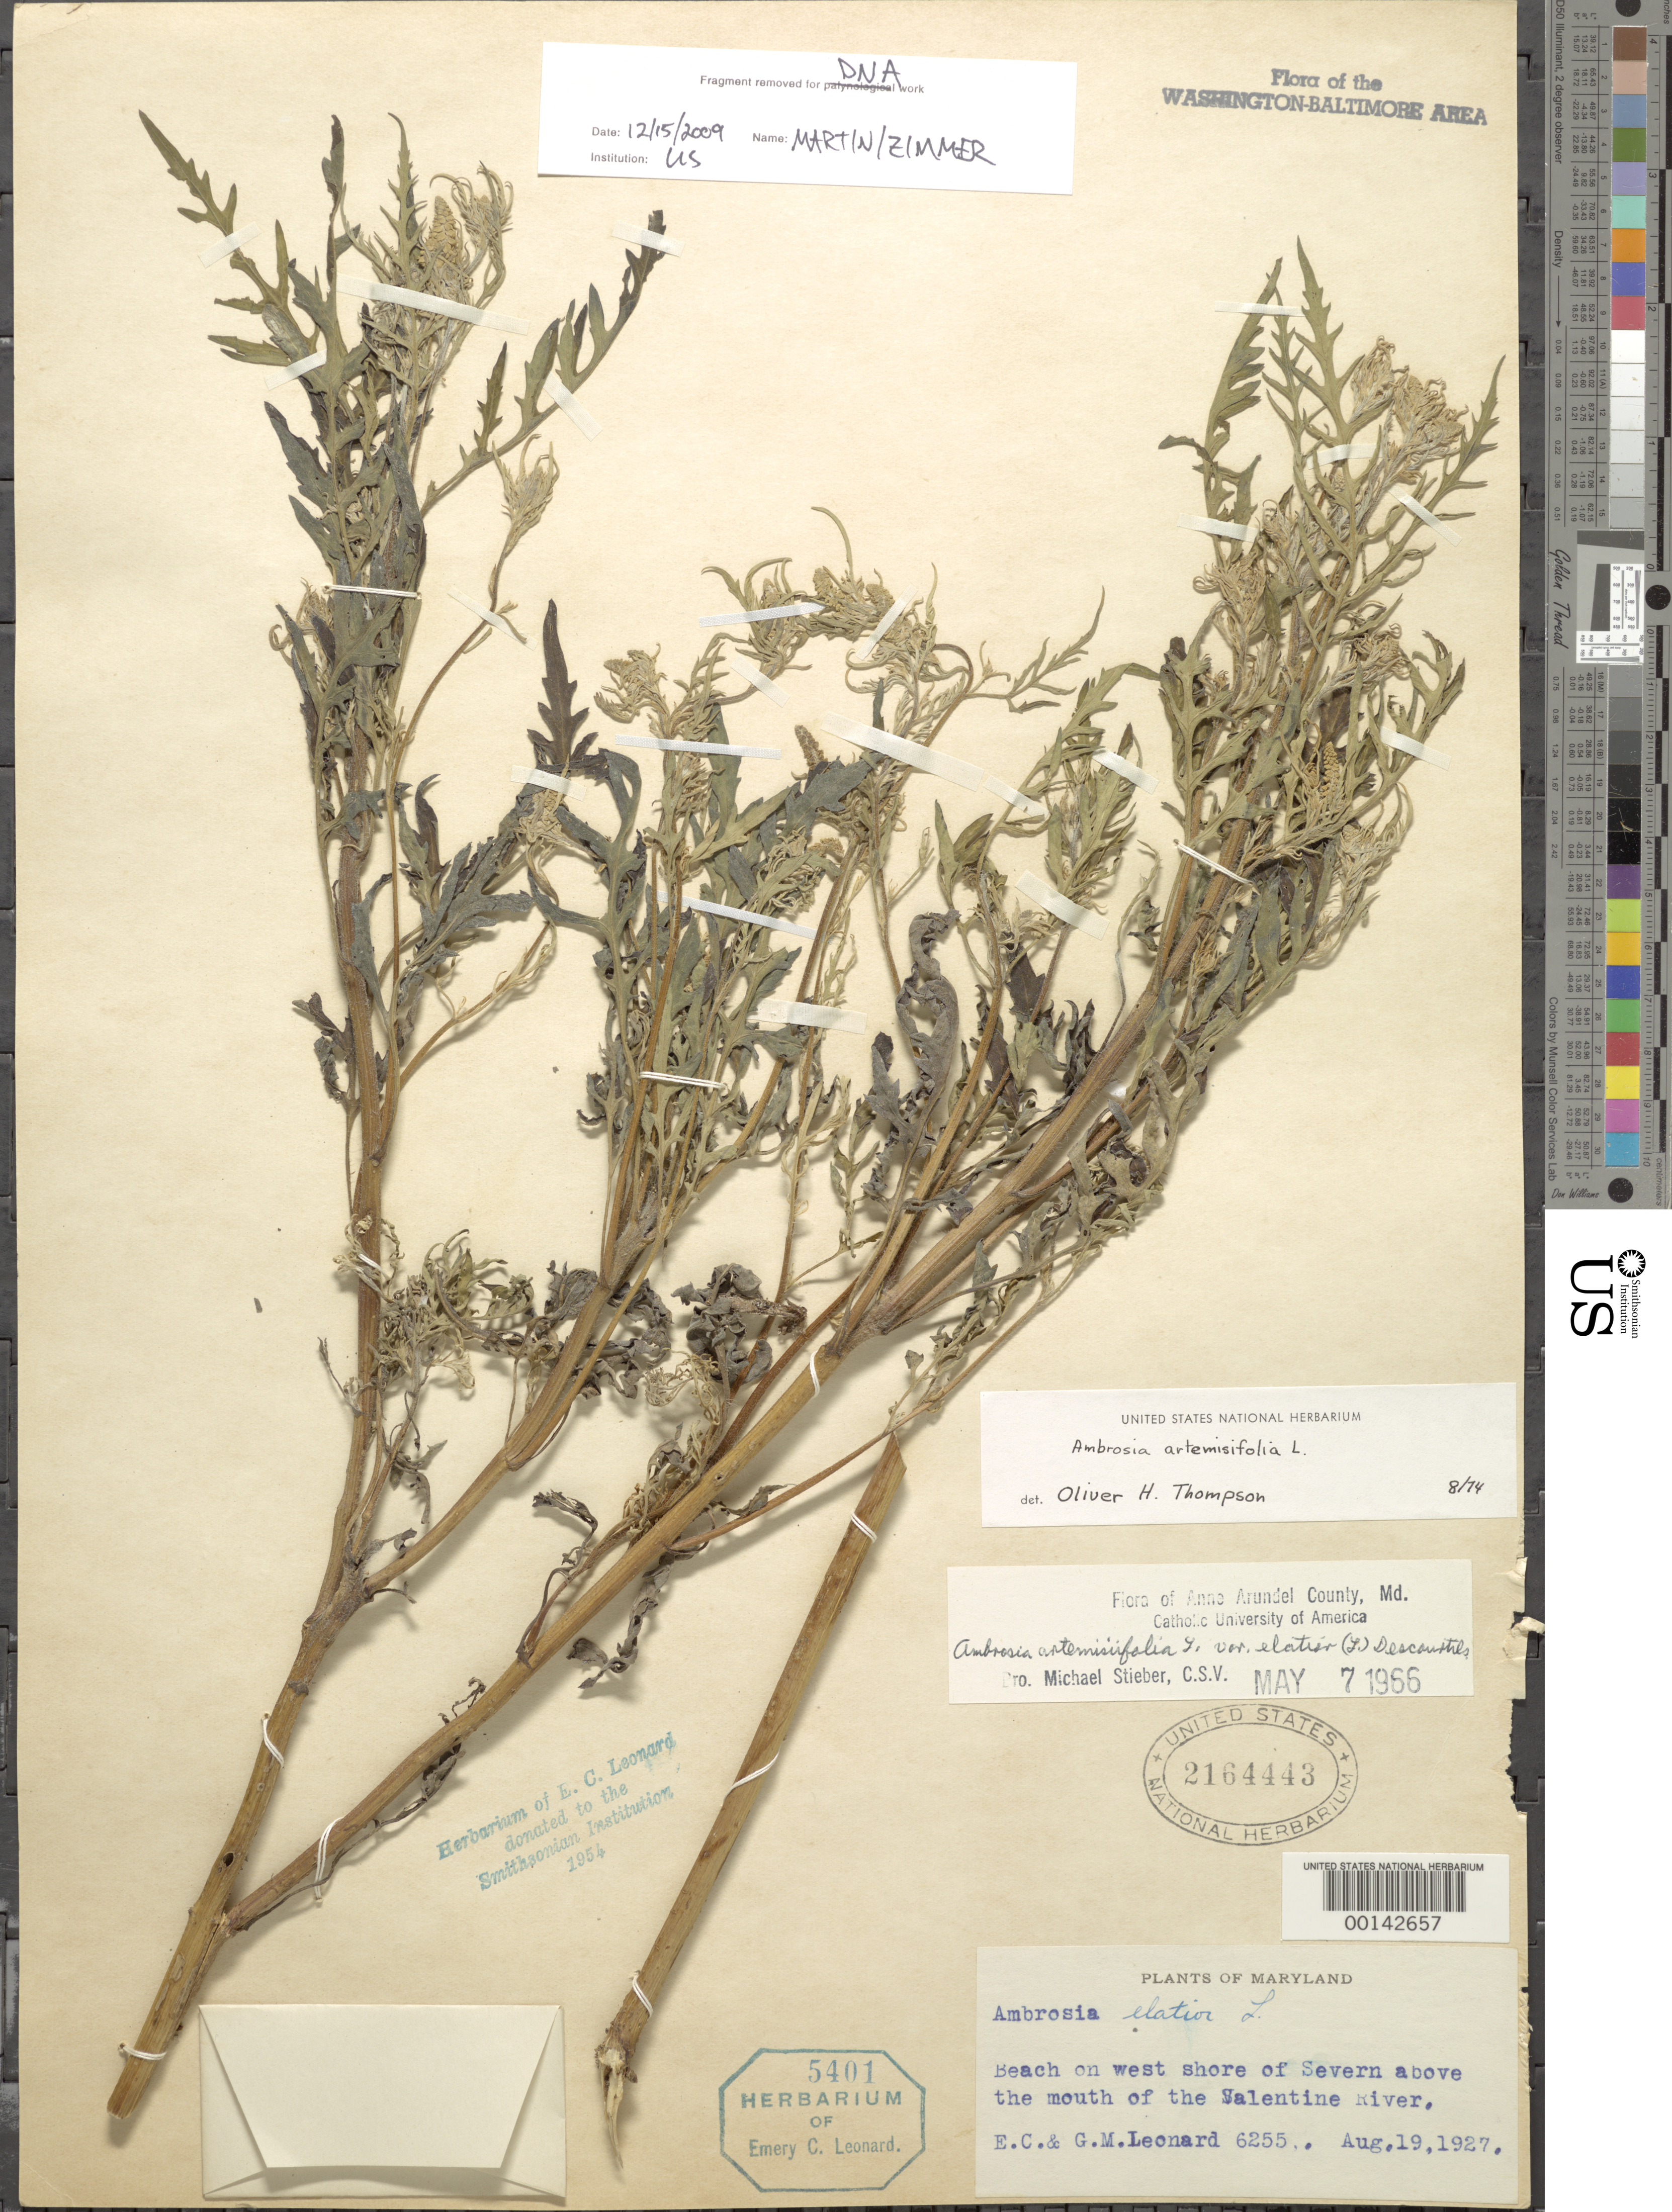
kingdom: Plantae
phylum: Tracheophyta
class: Magnoliopsida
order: Asterales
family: Asteraceae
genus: Ambrosia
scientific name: Ambrosia artemisiifolia var. elatior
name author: (L.) Descourt.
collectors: E. C. Leonard & G. M. Leonard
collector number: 6255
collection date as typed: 19 Aug 1927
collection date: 1927-08-19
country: United States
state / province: Maryland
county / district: Anne Arundel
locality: Severn River above the mouth of the Valentine River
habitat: Beach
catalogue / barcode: US 2164443